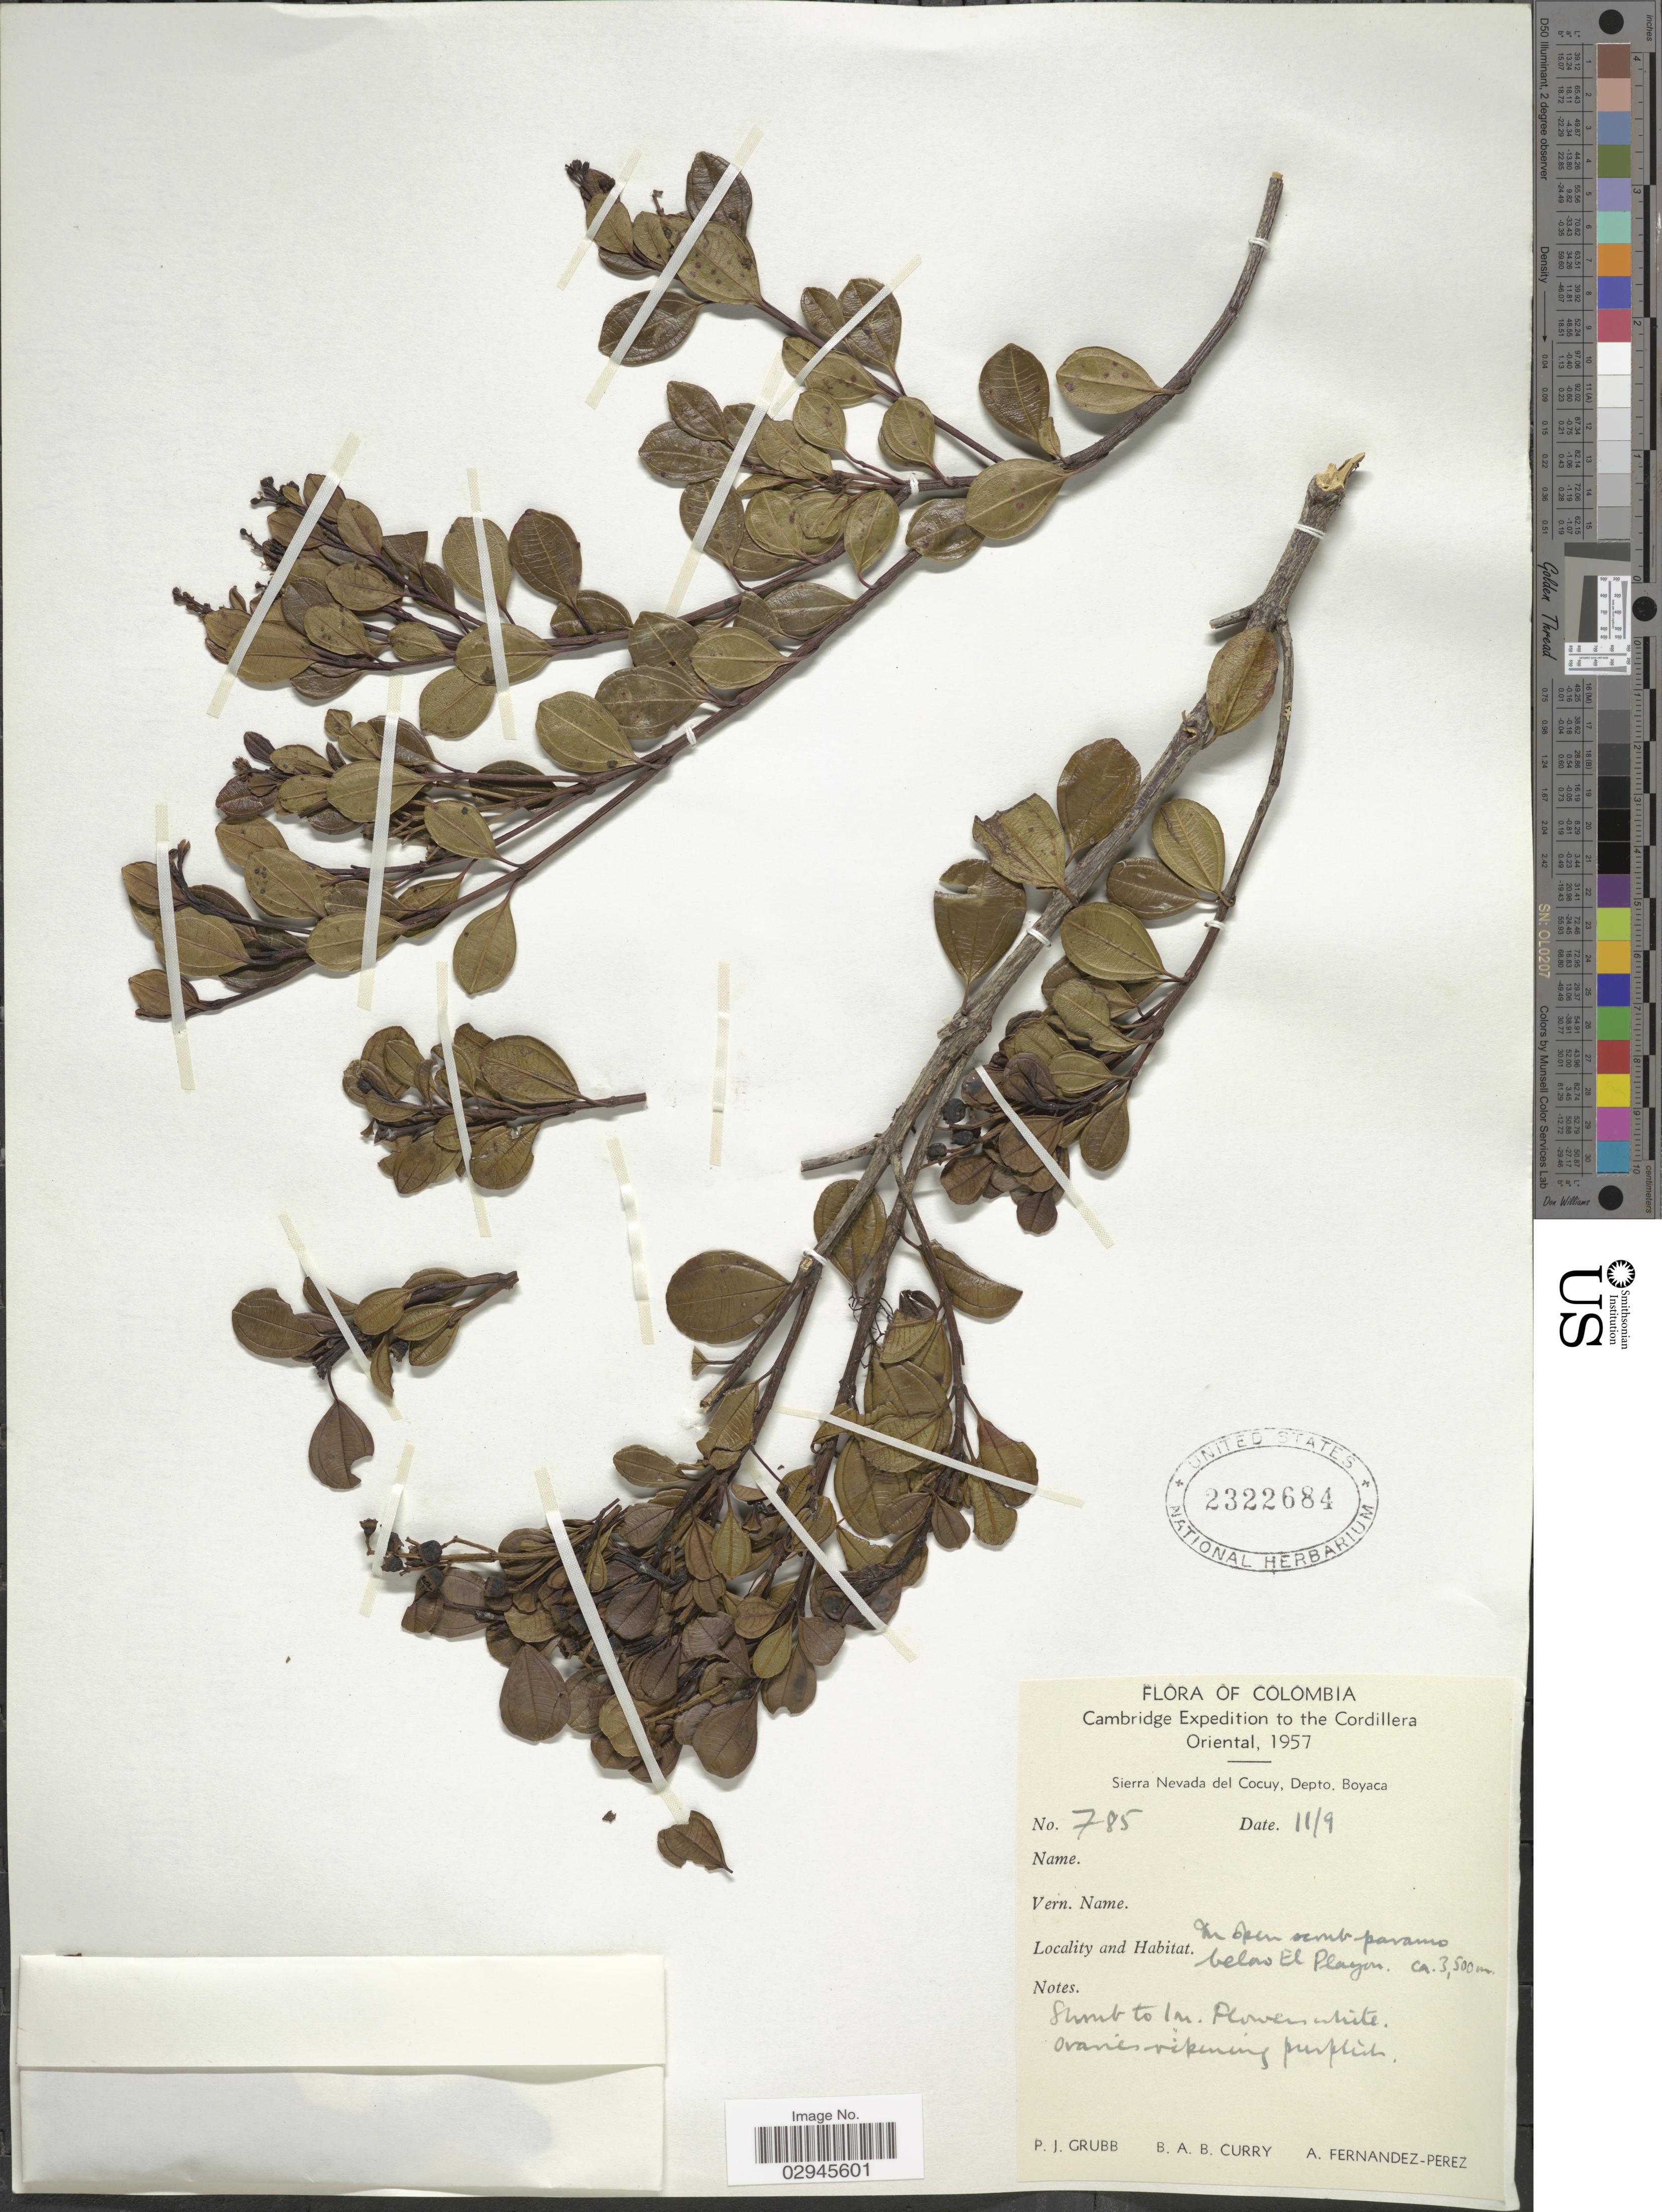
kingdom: Plantae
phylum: Tracheophyta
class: Magnoliopsida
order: Myrtales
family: Melastomataceae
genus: Miconia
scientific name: Miconia sp.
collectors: P. J. Grubb, B. A. B. Curry & A. Fernández-Pérez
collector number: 785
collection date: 1957-09-11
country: Colombia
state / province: Boyacá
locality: Cordillera Oriental. Sierra Nevada del Cocuy, Depto. Boyaca. Paramo below El Playon.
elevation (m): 3500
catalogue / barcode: US 2322684